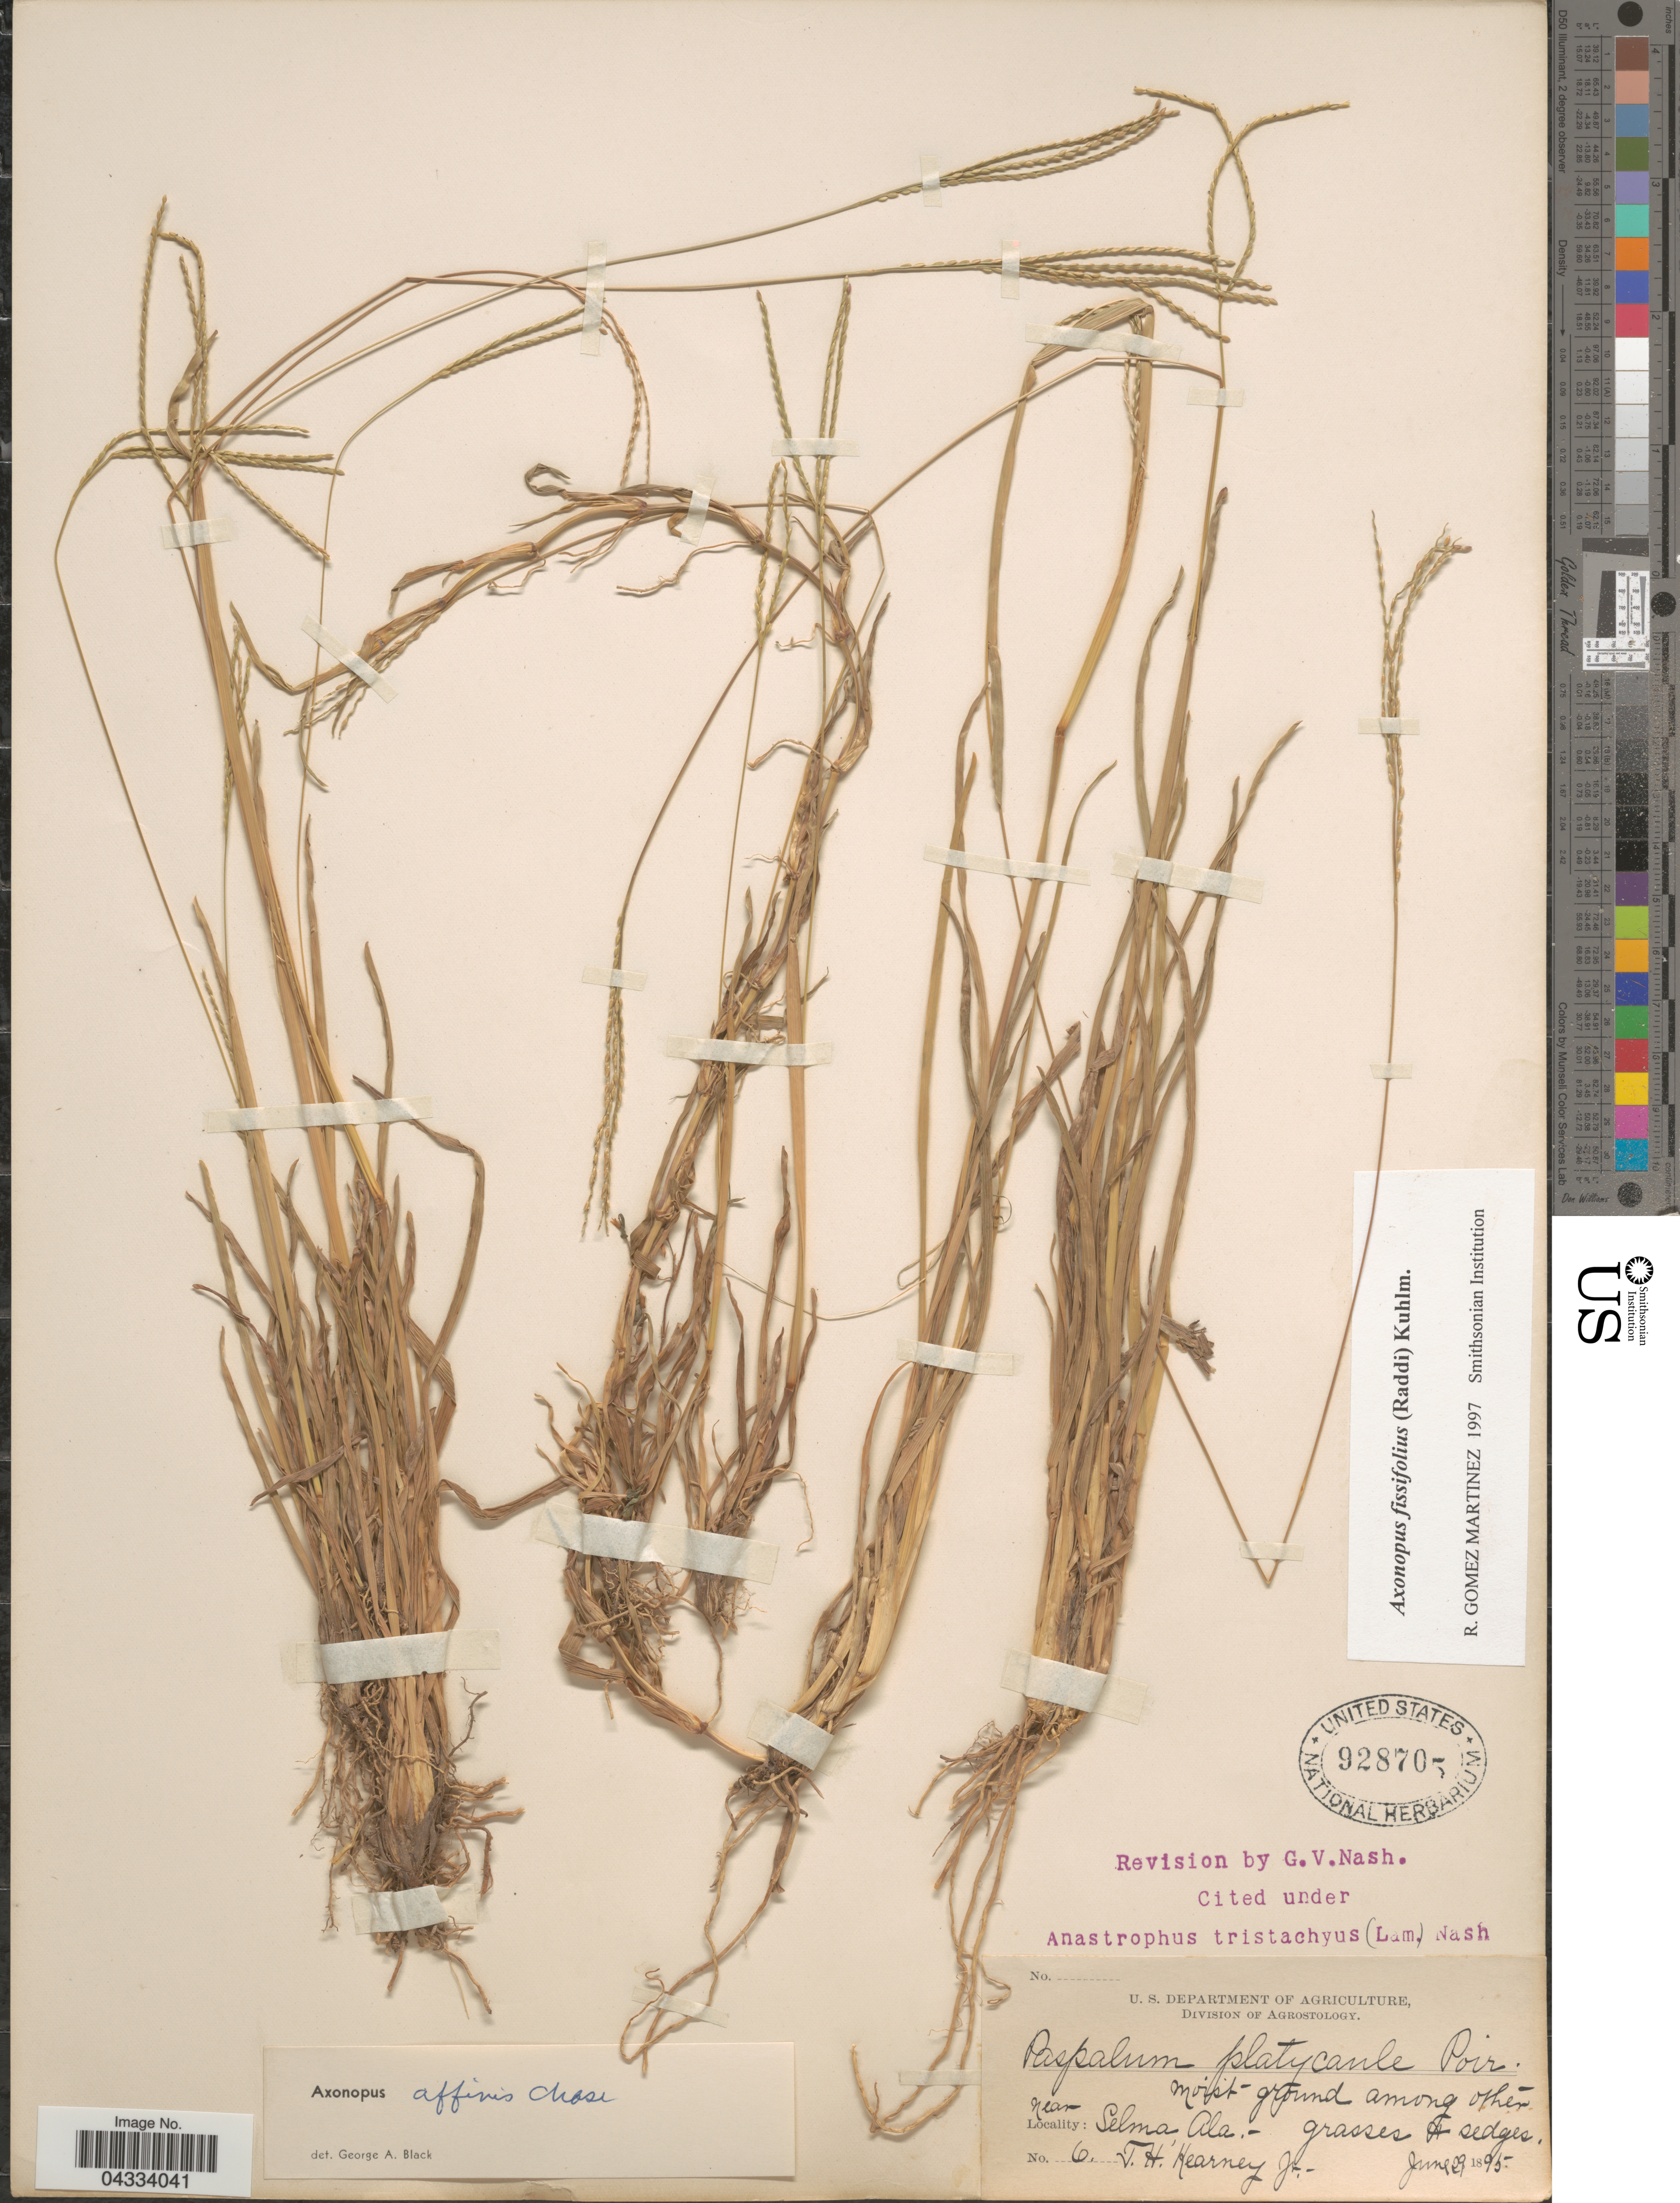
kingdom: Plantae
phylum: Tracheophyta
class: Liliopsida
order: Poales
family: Poaceae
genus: Axonopus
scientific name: Axonopus fissifolius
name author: (Raddi) Kuhlm.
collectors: T. H. Kearney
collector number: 6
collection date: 1895-06-29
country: United States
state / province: Alabama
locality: Near Selma.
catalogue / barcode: US 928705